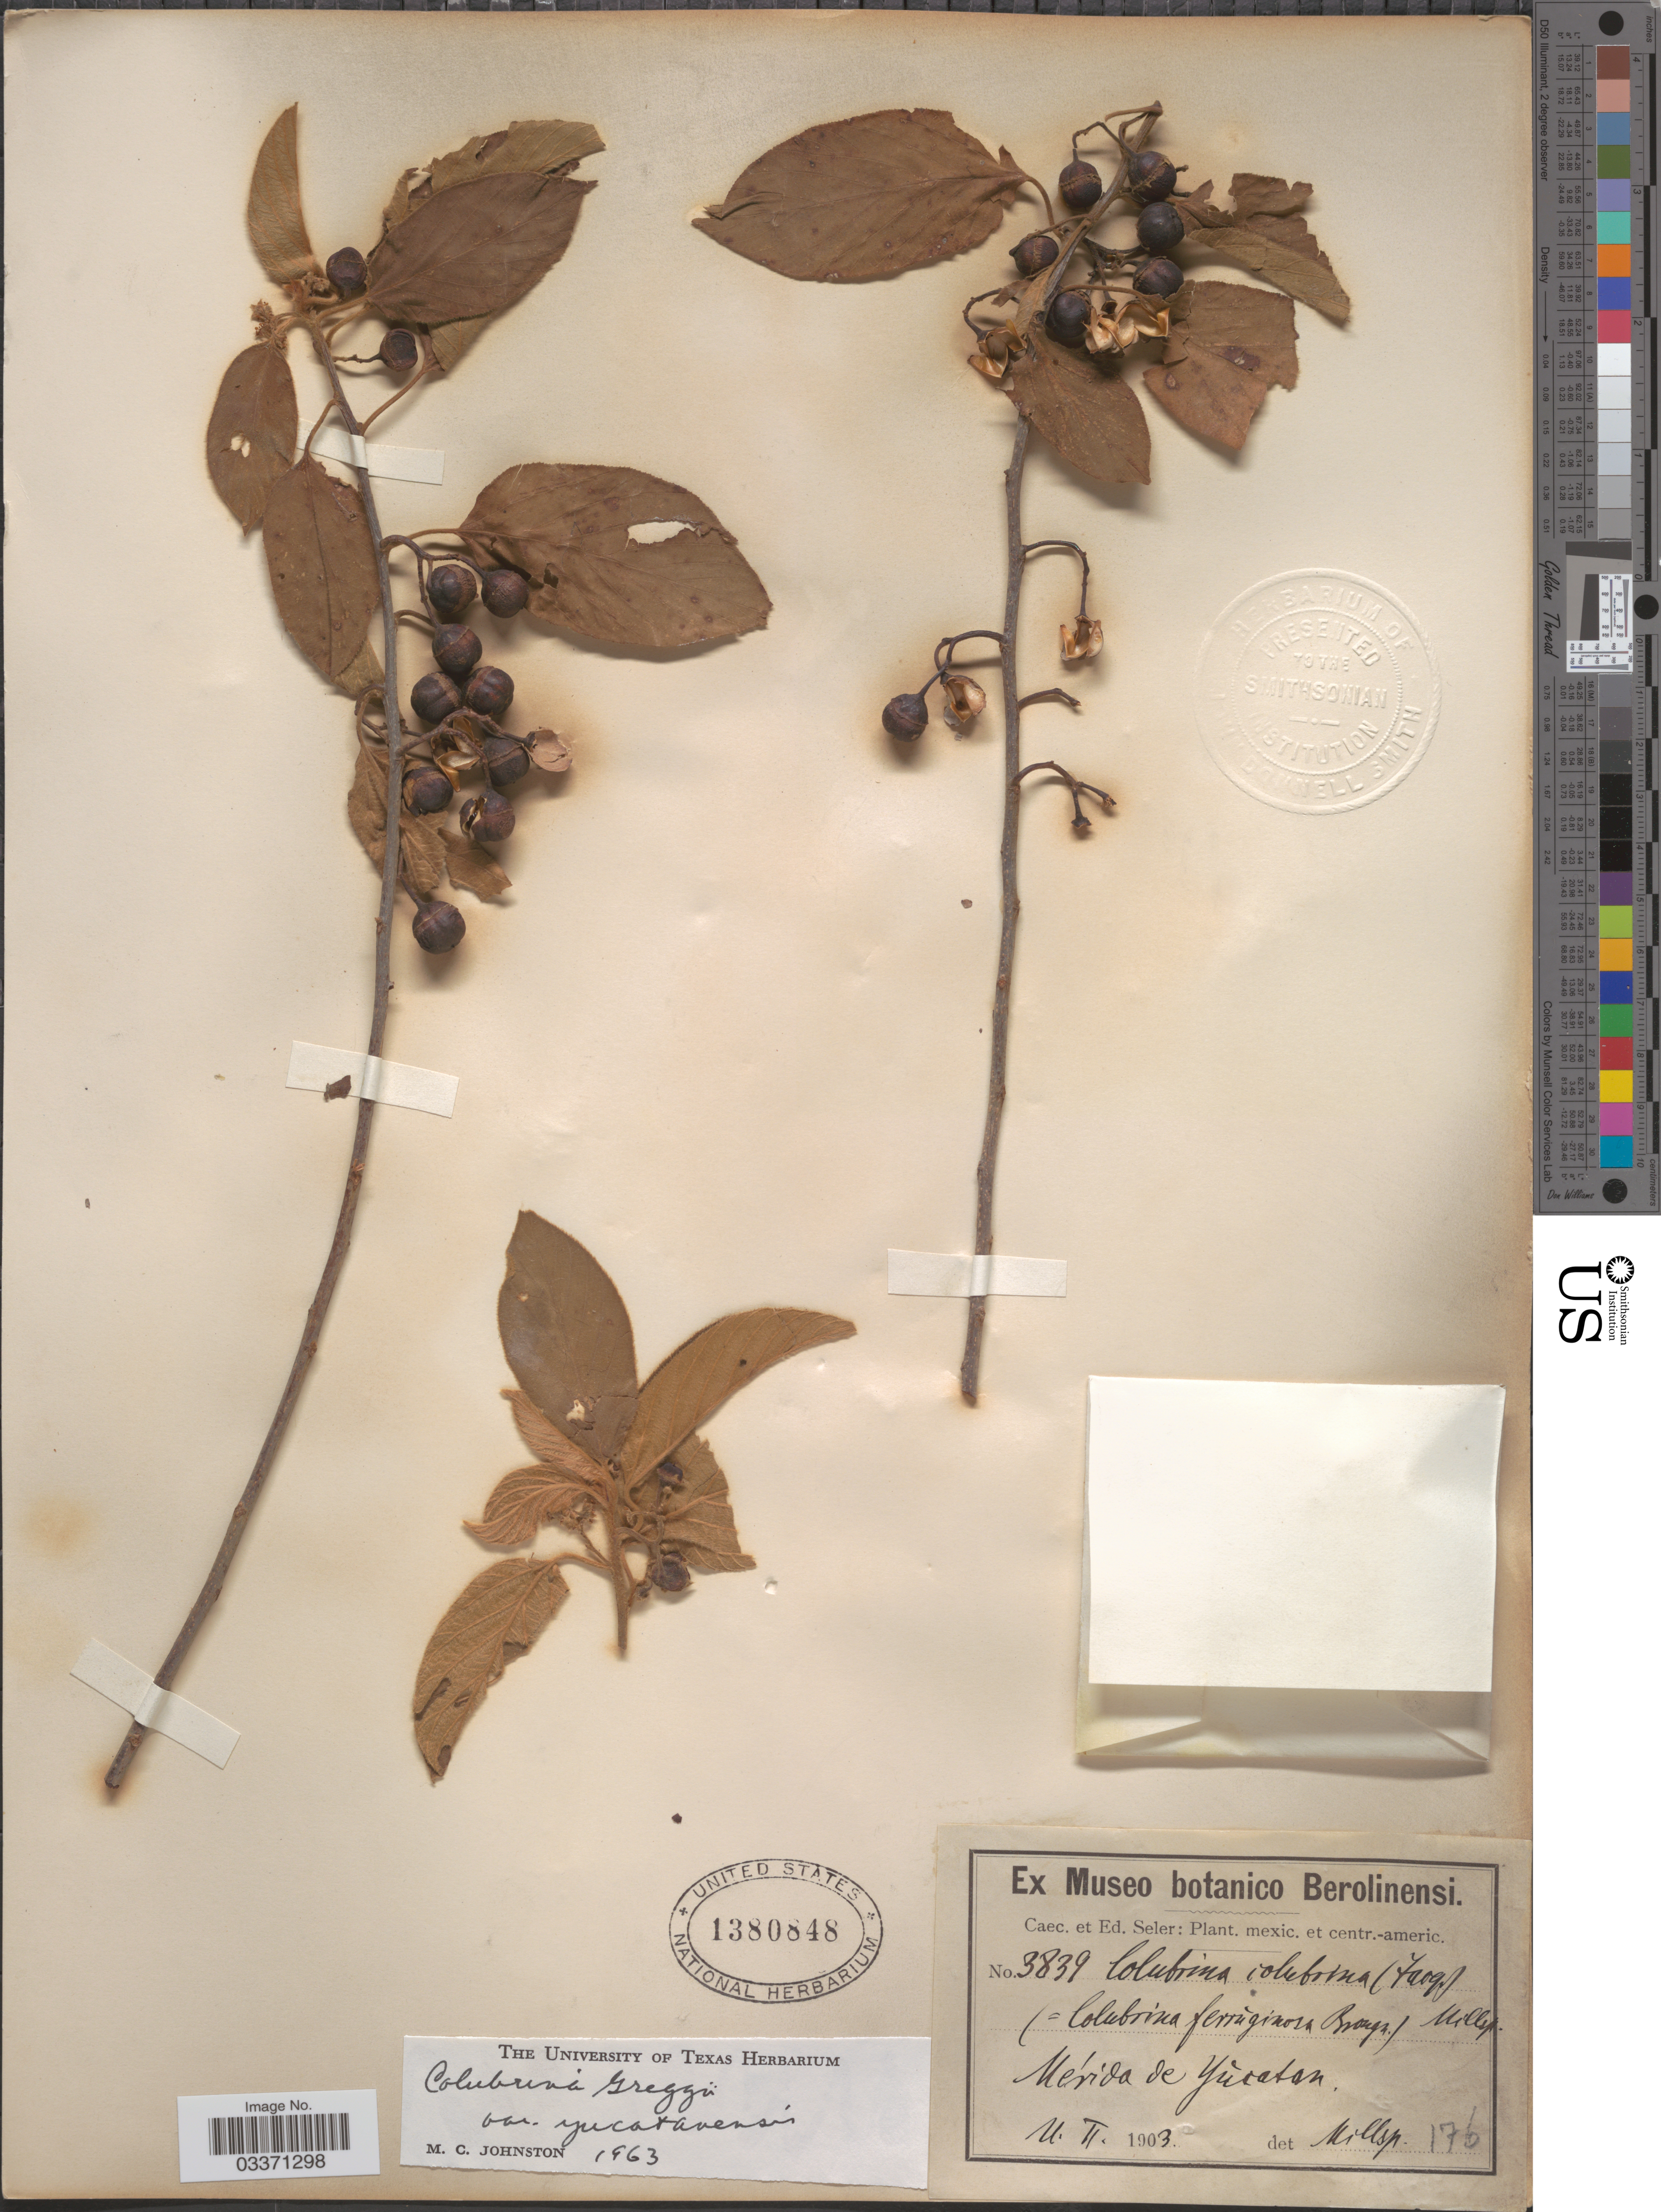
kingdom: Plantae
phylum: Tracheophyta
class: Magnoliopsida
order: Rosales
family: Rhamnaceae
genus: Colubrina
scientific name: Colubrina greggii var. yucatanensis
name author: M.C. Johnst.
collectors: ex Caec. et Ed Seler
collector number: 3839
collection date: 1903-02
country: Mexico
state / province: Yucatán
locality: Mérida.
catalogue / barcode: US 1380848